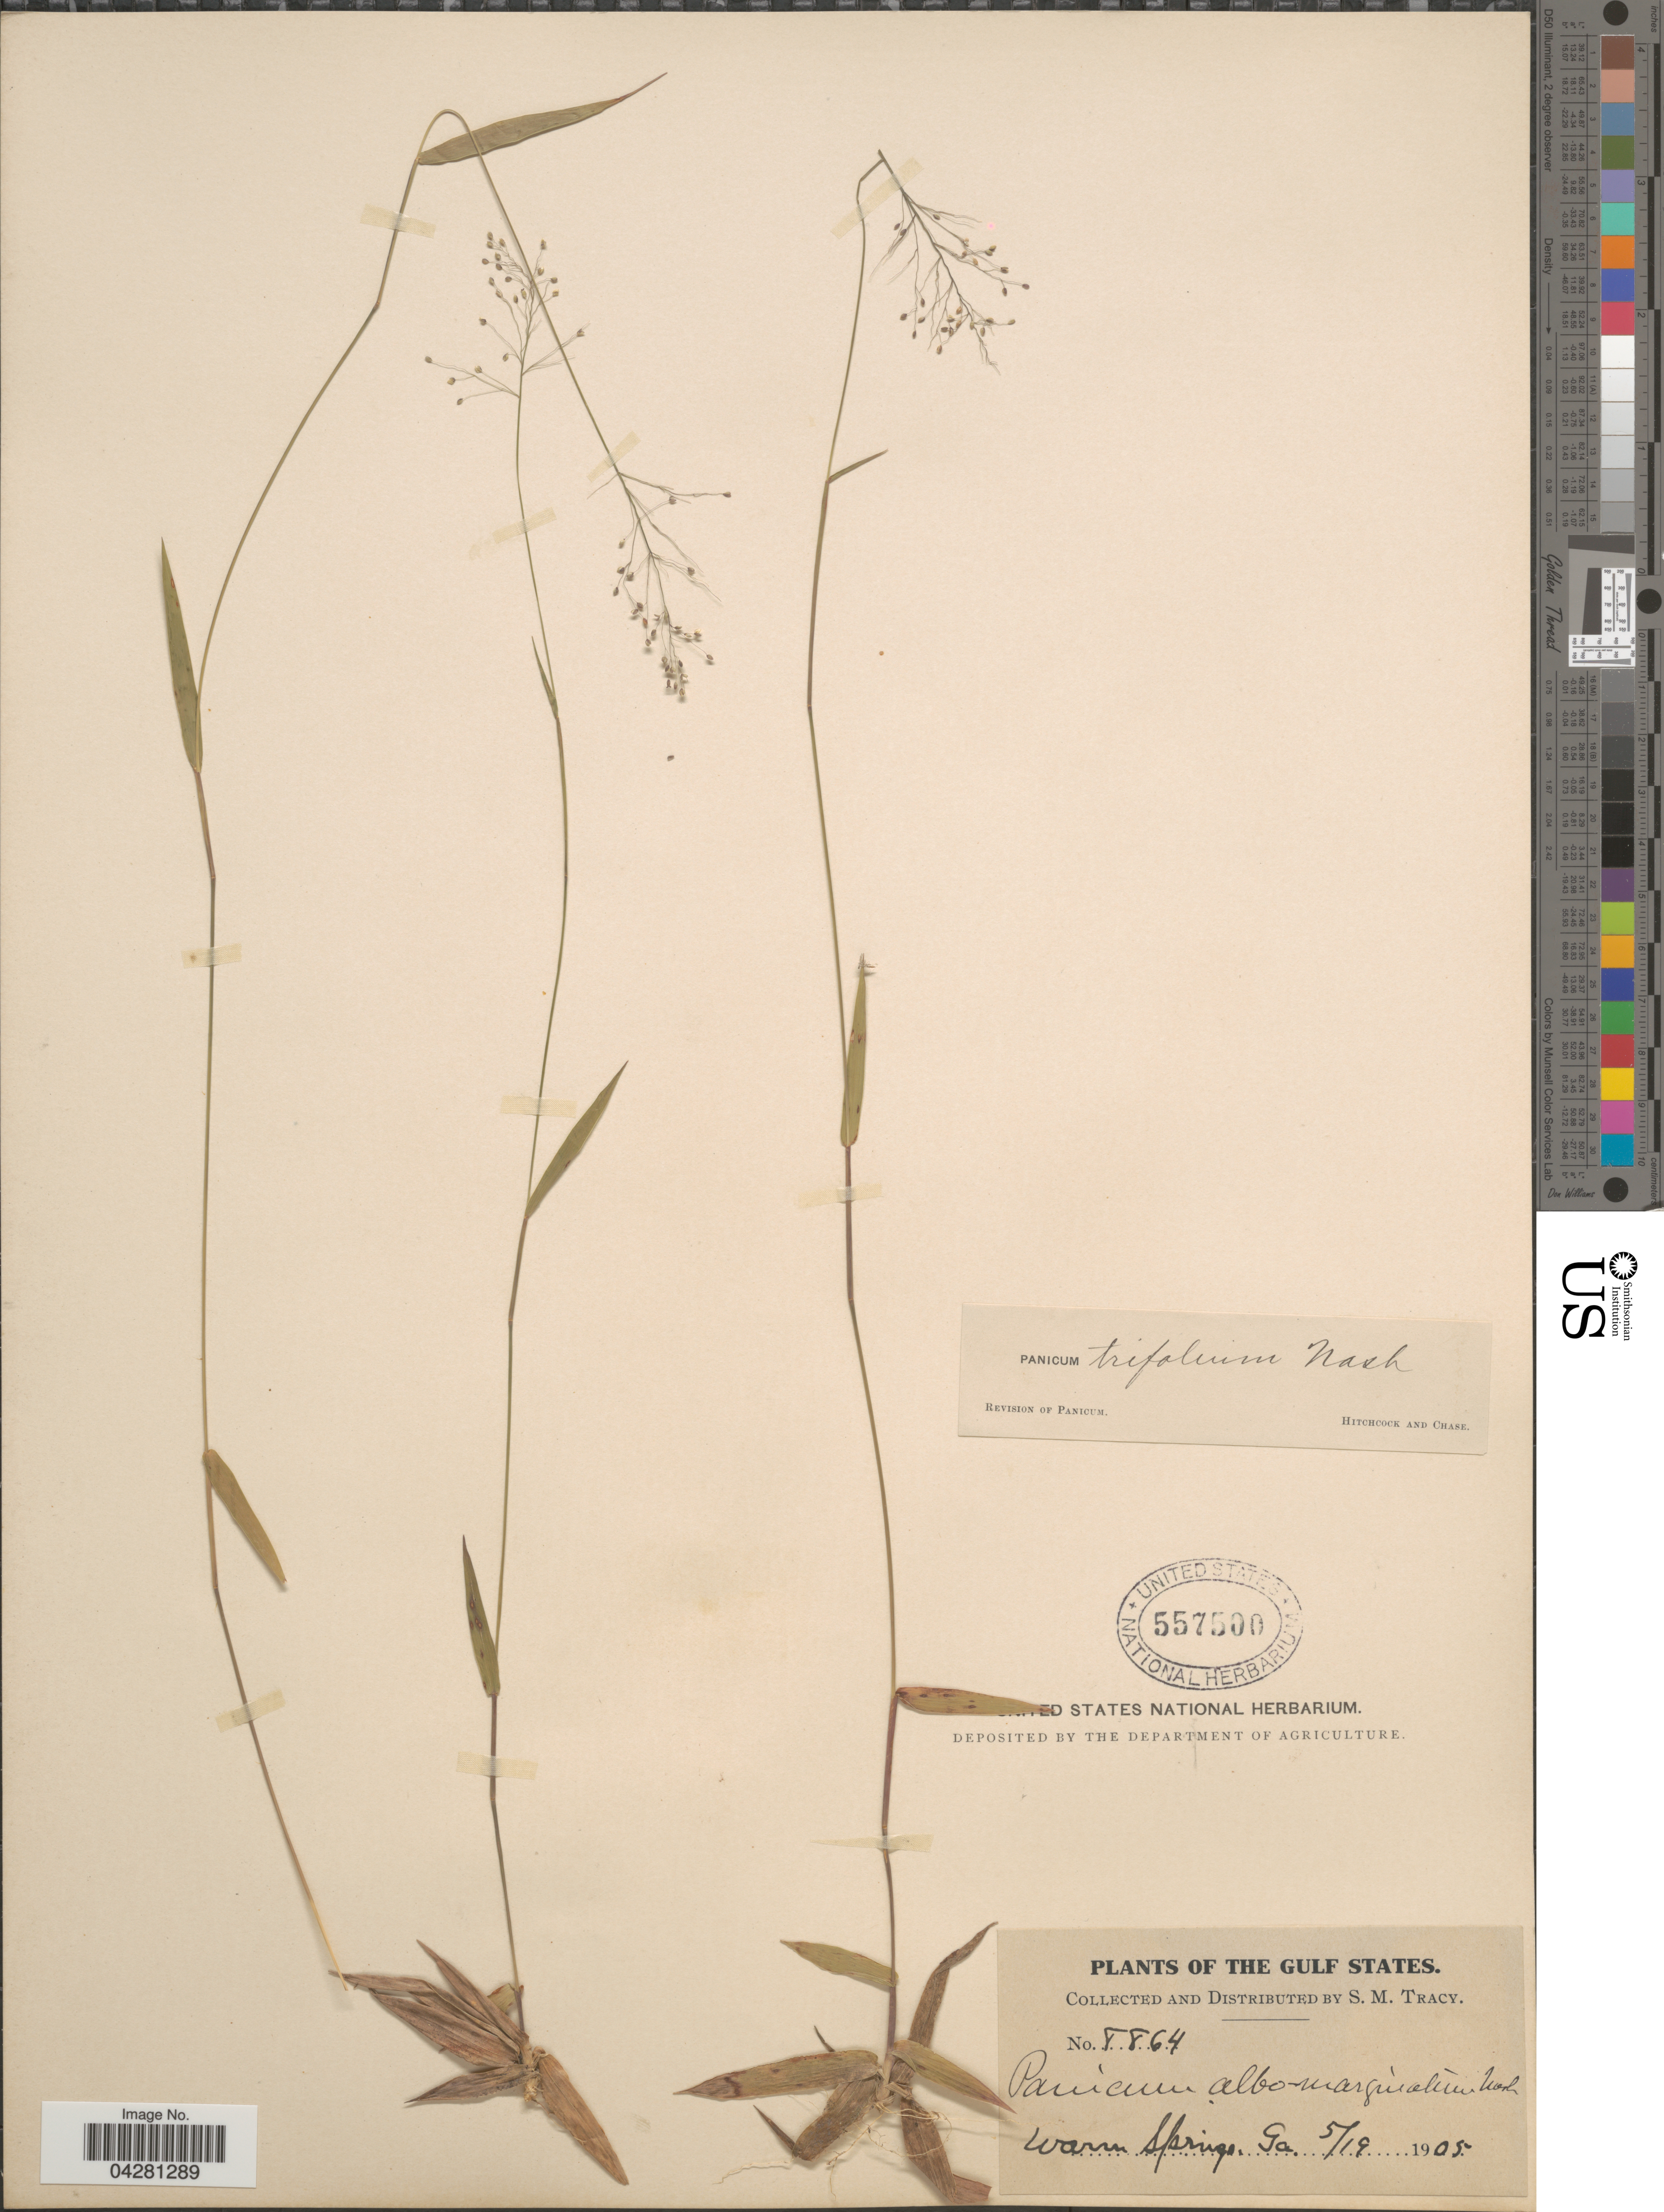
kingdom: Plantae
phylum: Tracheophyta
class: Liliopsida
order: Poales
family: Poaceae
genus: Dichanthelium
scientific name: Dichanthelium dichotomum var. unciphyllum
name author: (Trin.) Davidse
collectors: S. M. Tracy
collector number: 8864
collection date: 1905-05-19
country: United States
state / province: Georgia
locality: The Gulf States. Warm Springs.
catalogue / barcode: US 557500